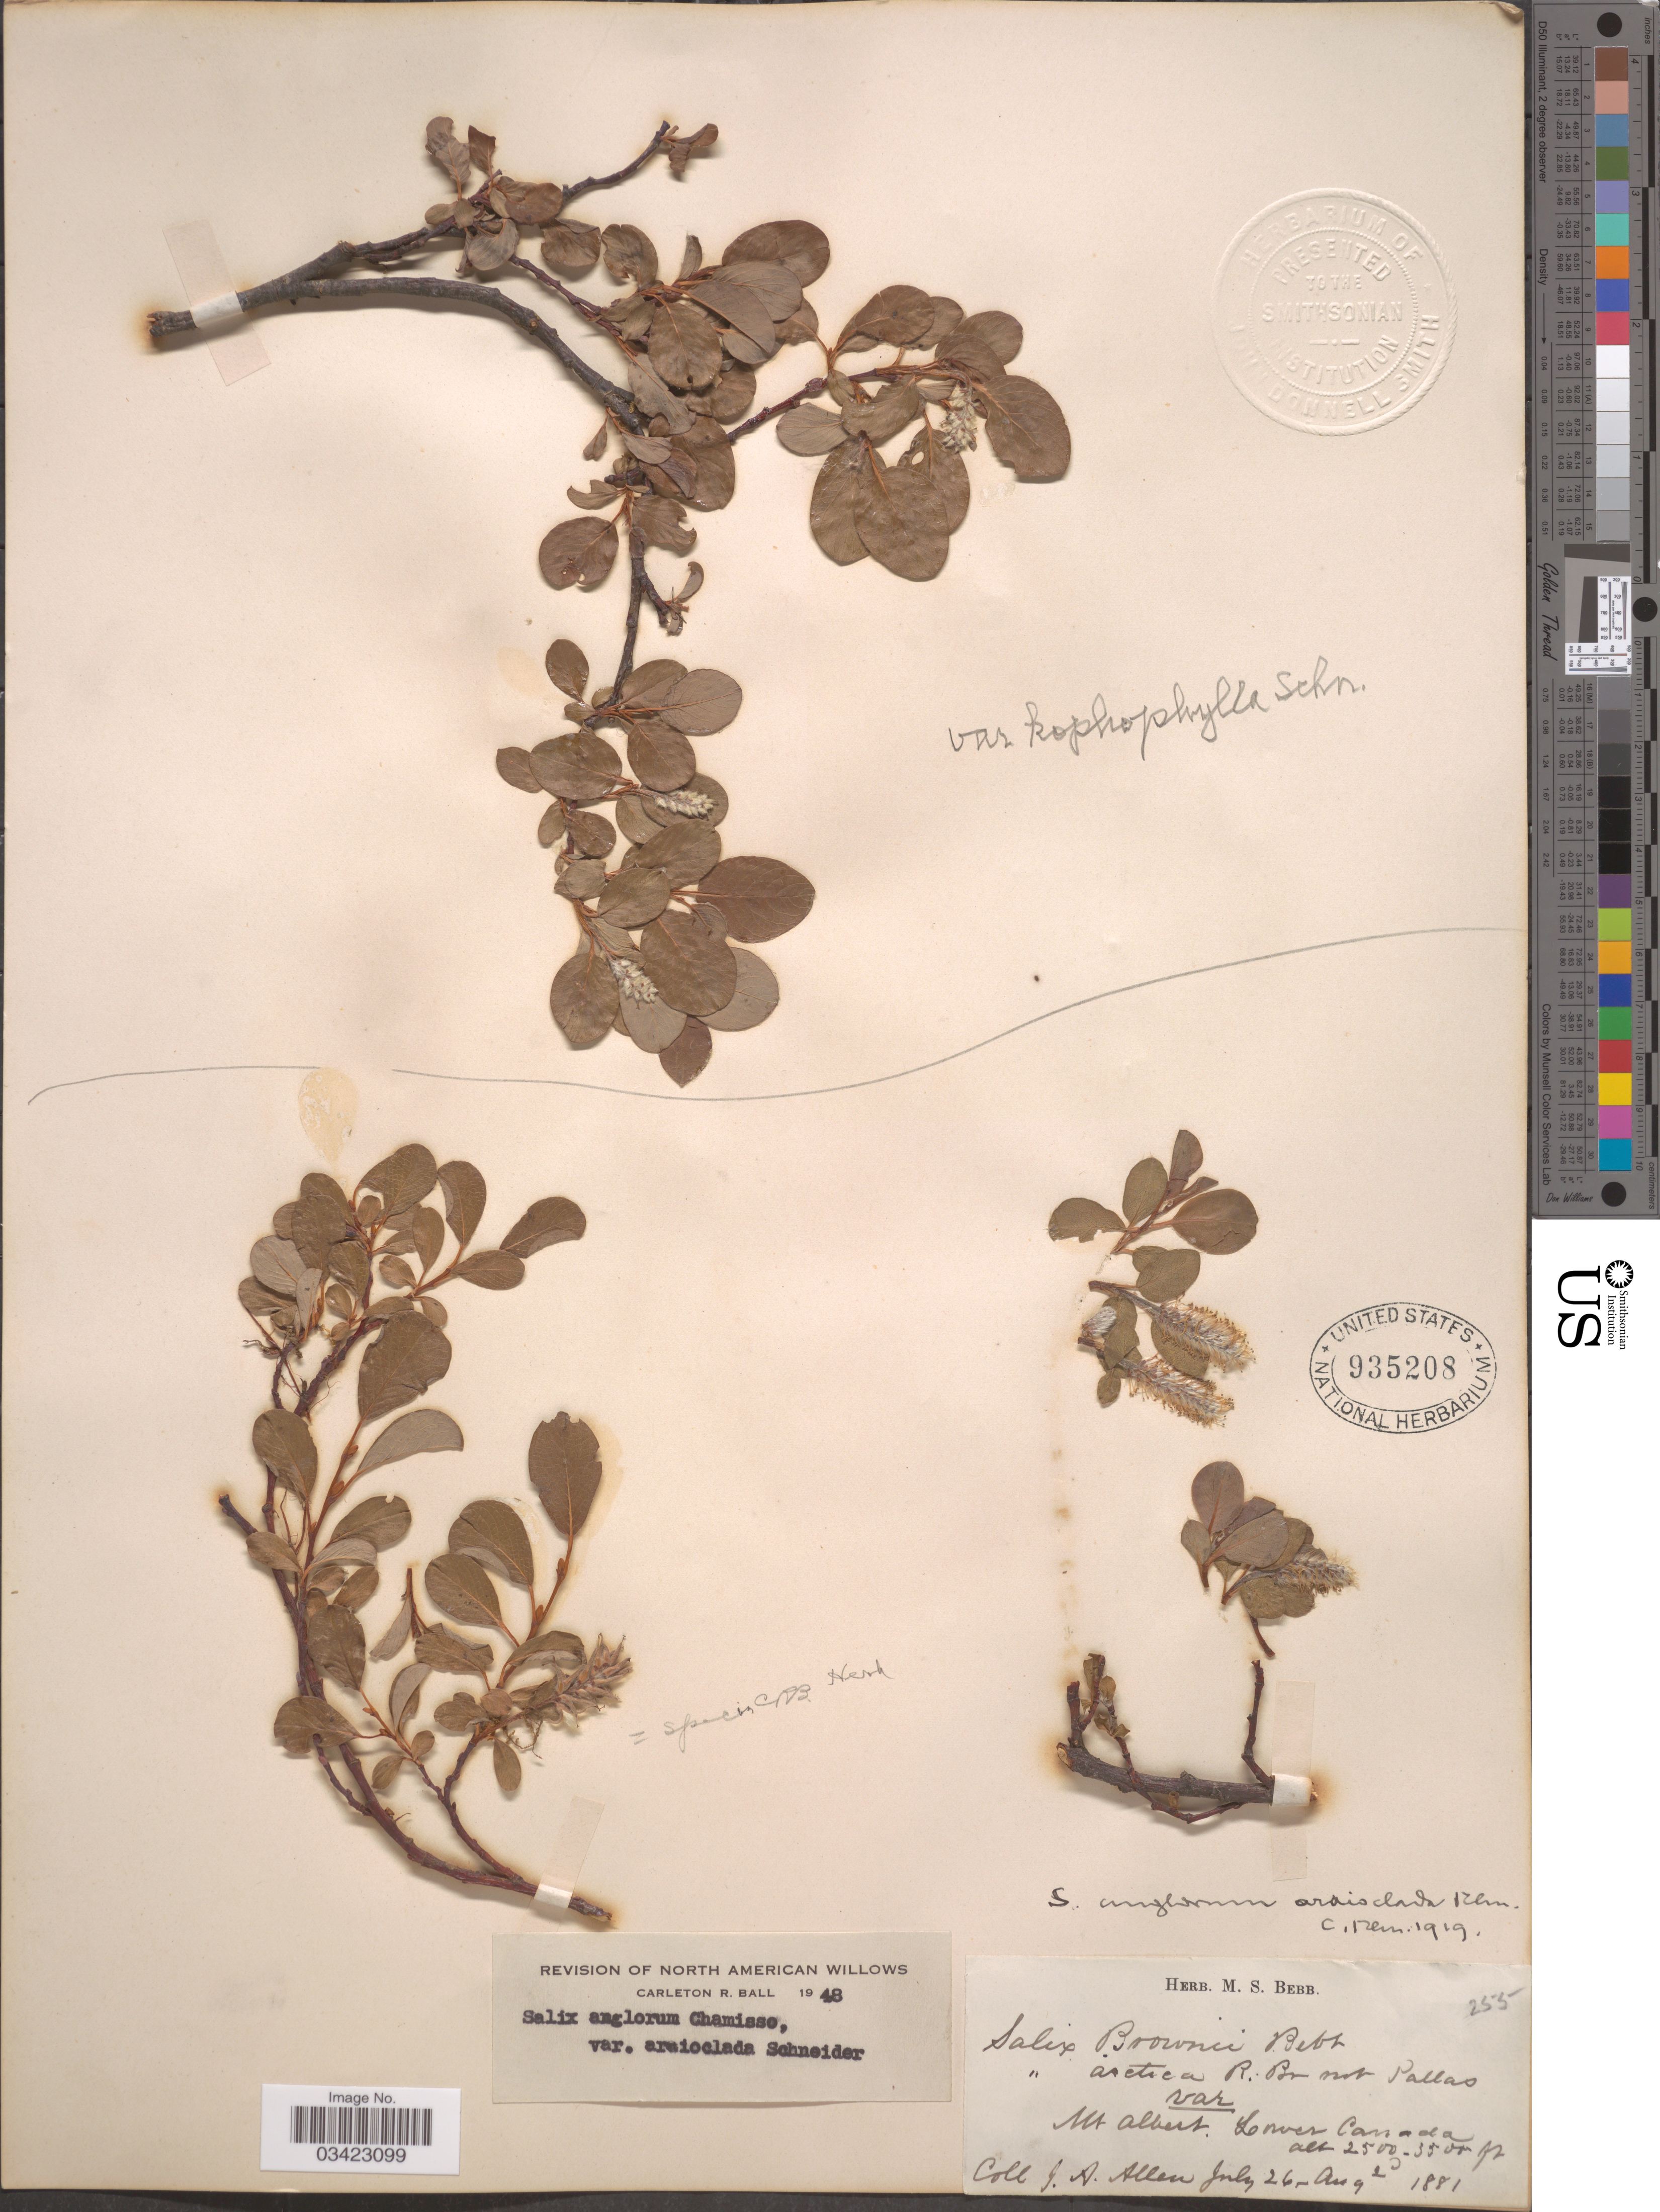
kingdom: Plantae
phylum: Tracheophyta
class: Magnoliopsida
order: Malpighiales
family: Salicaceae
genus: Salix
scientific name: Salix anglorum var. araioclada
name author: C.K. Schneid.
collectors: J. Allen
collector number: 255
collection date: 1881-07-26/1881-08-20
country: Canada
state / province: Quebec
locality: Mt. Albert. Lower Canada.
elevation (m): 762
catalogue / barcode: US 935208